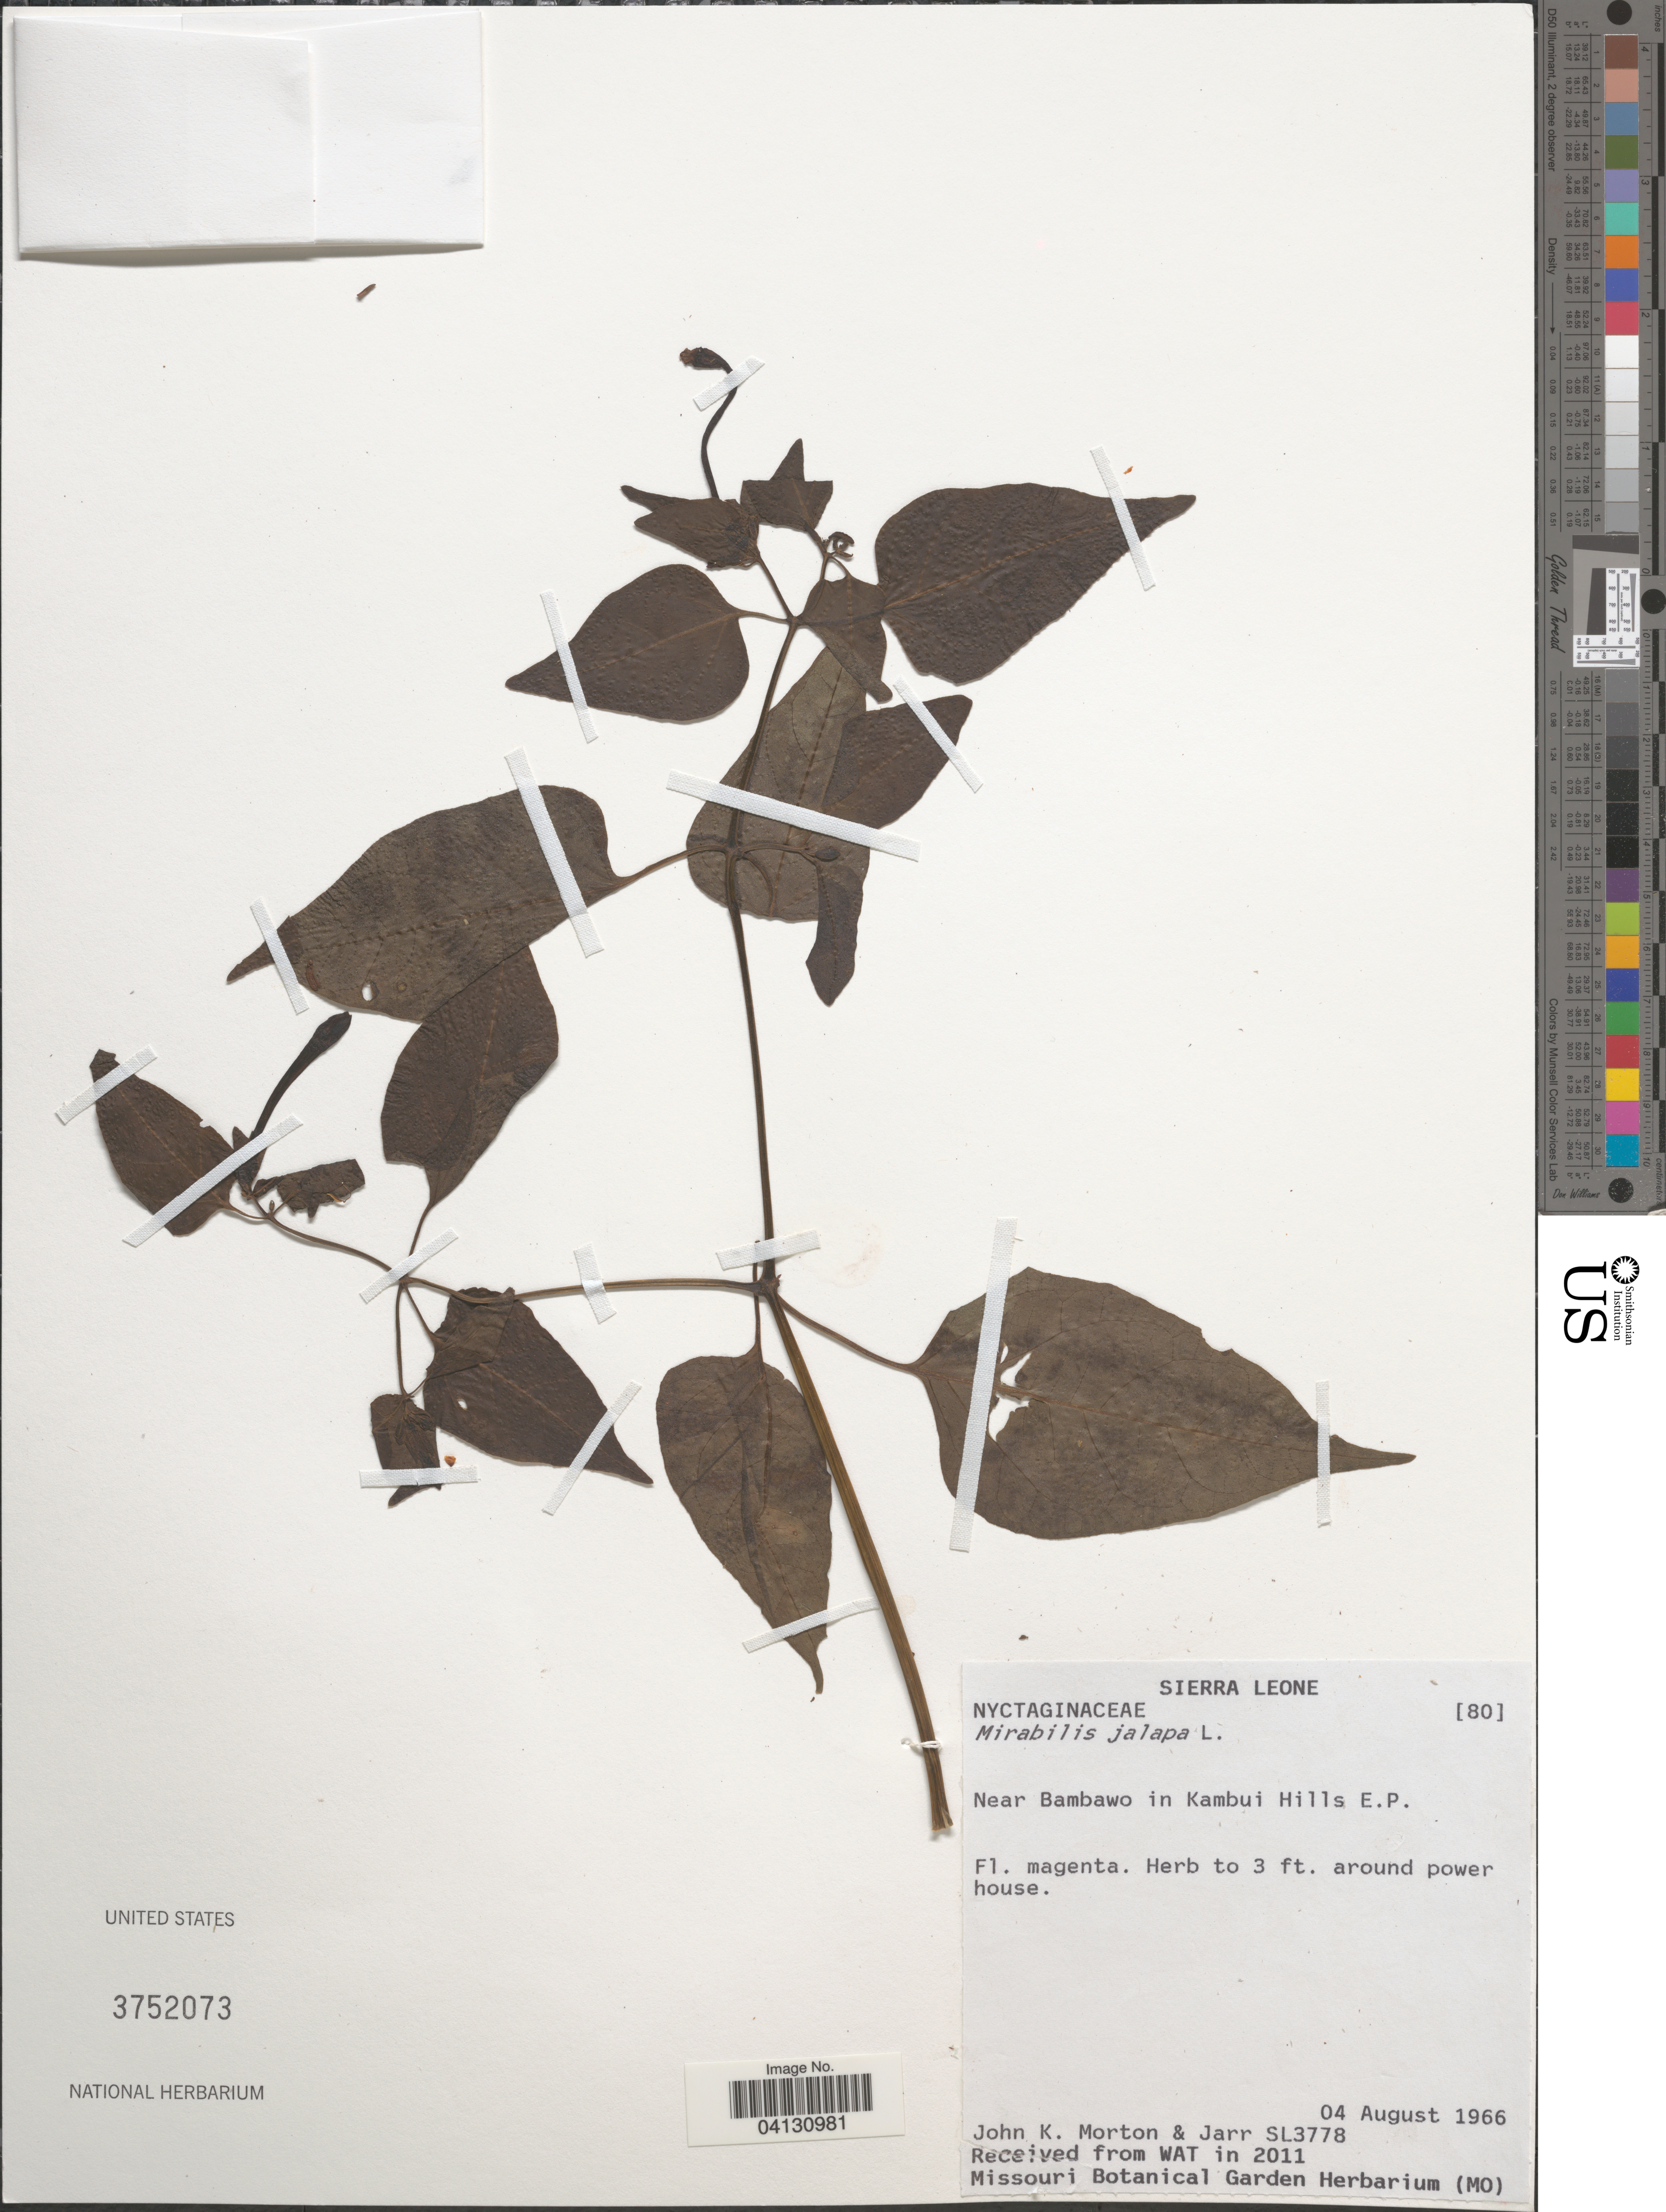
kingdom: Plantae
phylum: Tracheophyta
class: Magnoliopsida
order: Caryophyllales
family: Nyctaginaceae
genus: Mirabilis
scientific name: Mirabilis jalapa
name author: L.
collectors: J. K. Morton & Jarr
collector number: SL3778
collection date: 1966-08-04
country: Sierra Leone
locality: Near Bambawo in Kambui Hills E.P.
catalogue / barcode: US 3752073